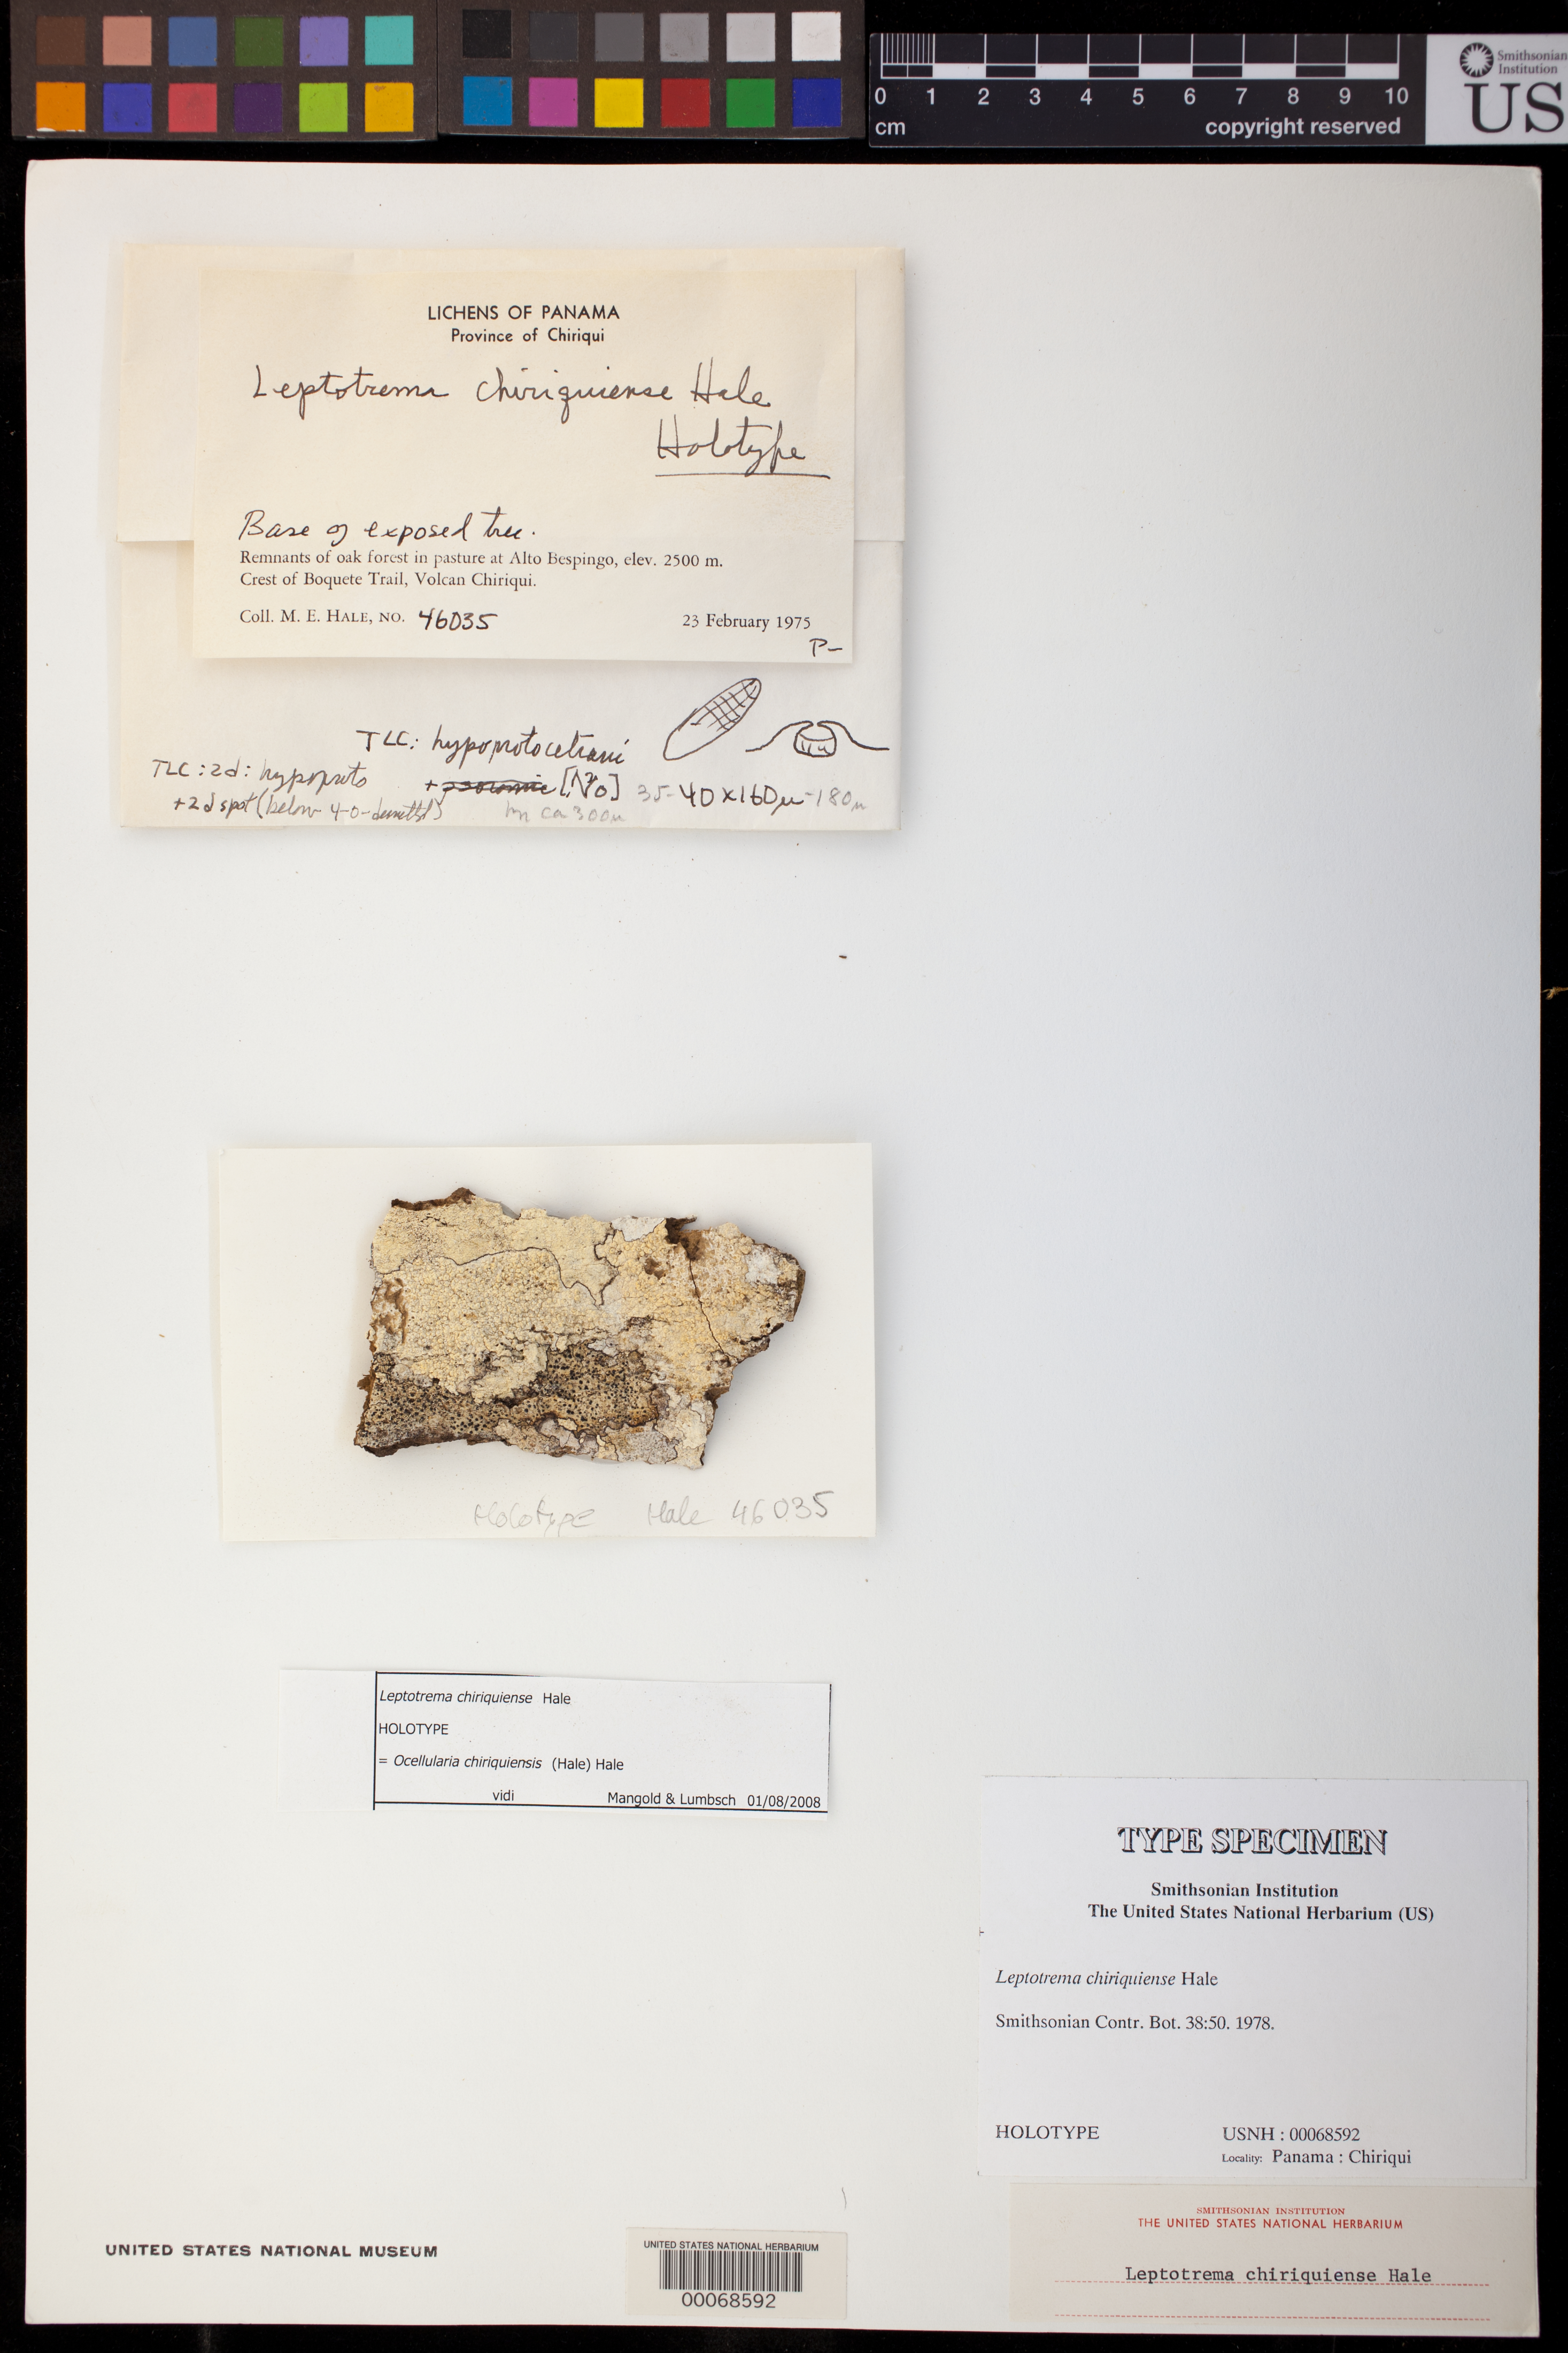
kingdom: Fungi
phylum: Ascomycota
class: Lecanoromycetes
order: Ostropales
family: Graphidaceae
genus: Leptotrema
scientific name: Leptotrema chiriquiense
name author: Hale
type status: Holotype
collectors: M. Hale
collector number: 46035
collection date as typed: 23 Feb 1975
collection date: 1975-02-23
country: Panama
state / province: Chiriquí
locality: Alto Bespingo, crest of Boquete Trail.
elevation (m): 2400